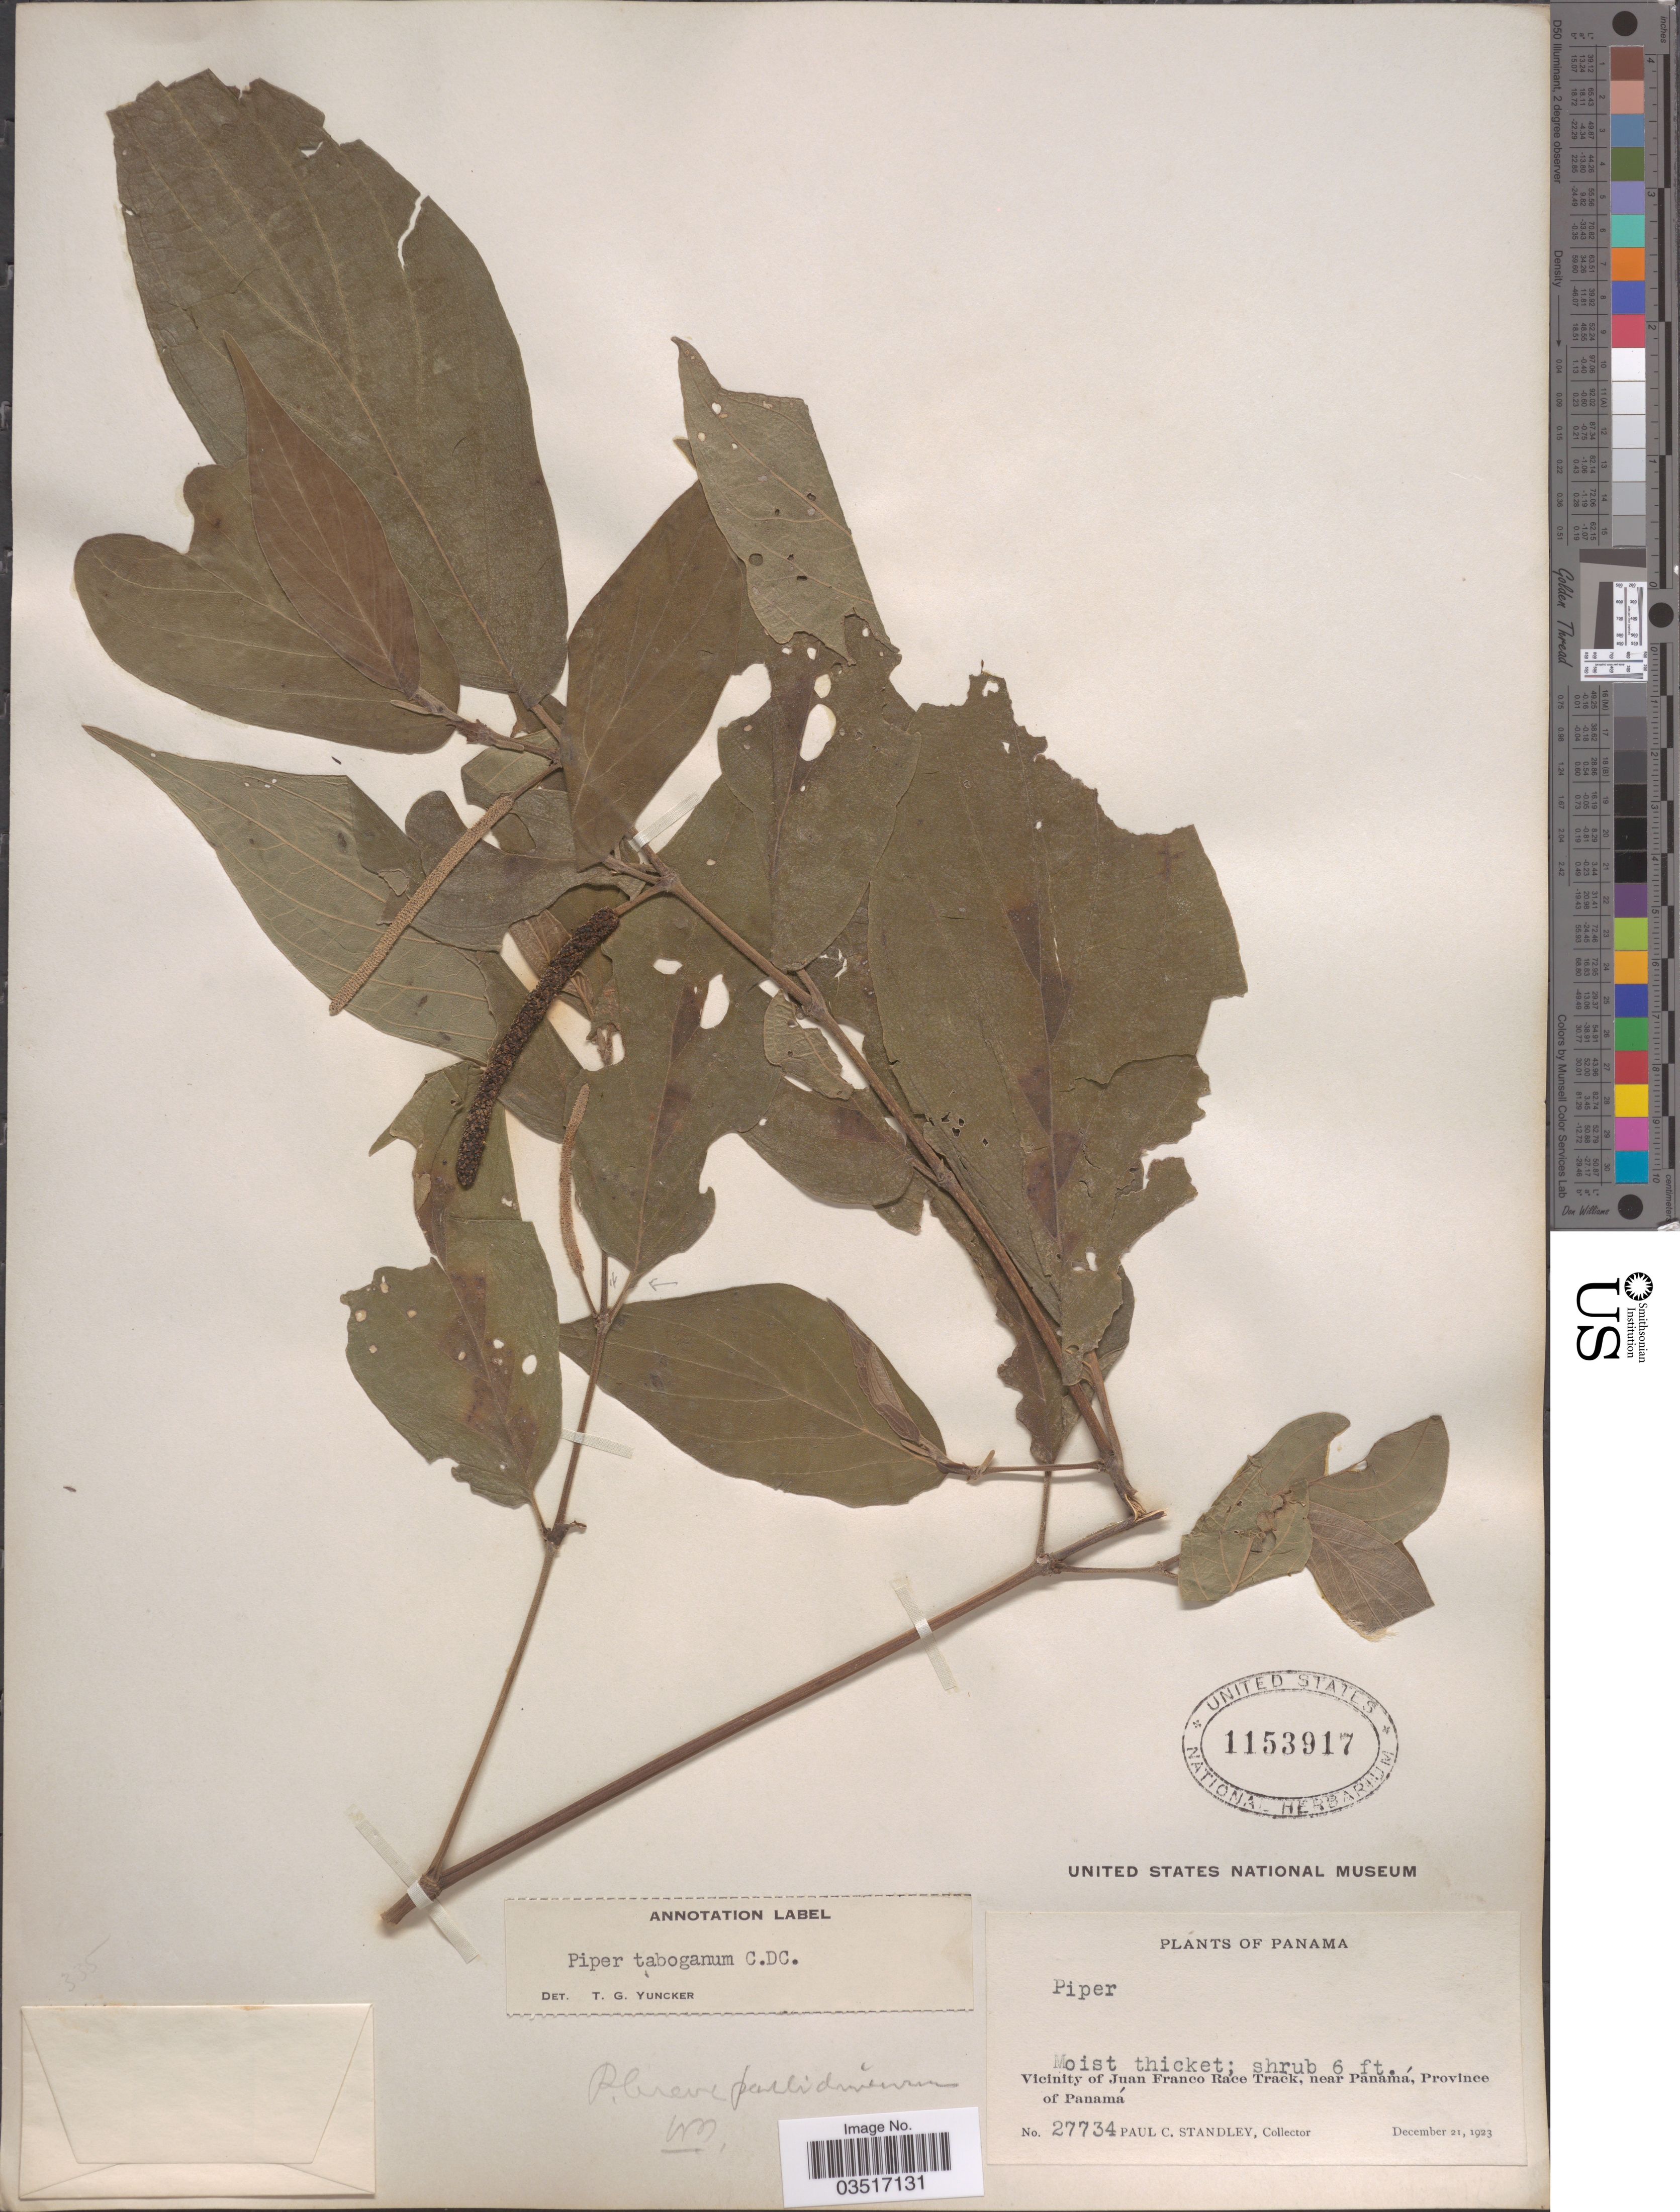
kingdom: Plantae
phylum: Tracheophyta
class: Magnoliopsida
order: Piperales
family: Piperaceae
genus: Piper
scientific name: Piper taboganum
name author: C. DC.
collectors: P. C. Standley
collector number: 27734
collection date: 1923-12-21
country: Panama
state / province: Panamá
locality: Vicinity of Juan Franco Race Track, near Panamá.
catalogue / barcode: US 1153917